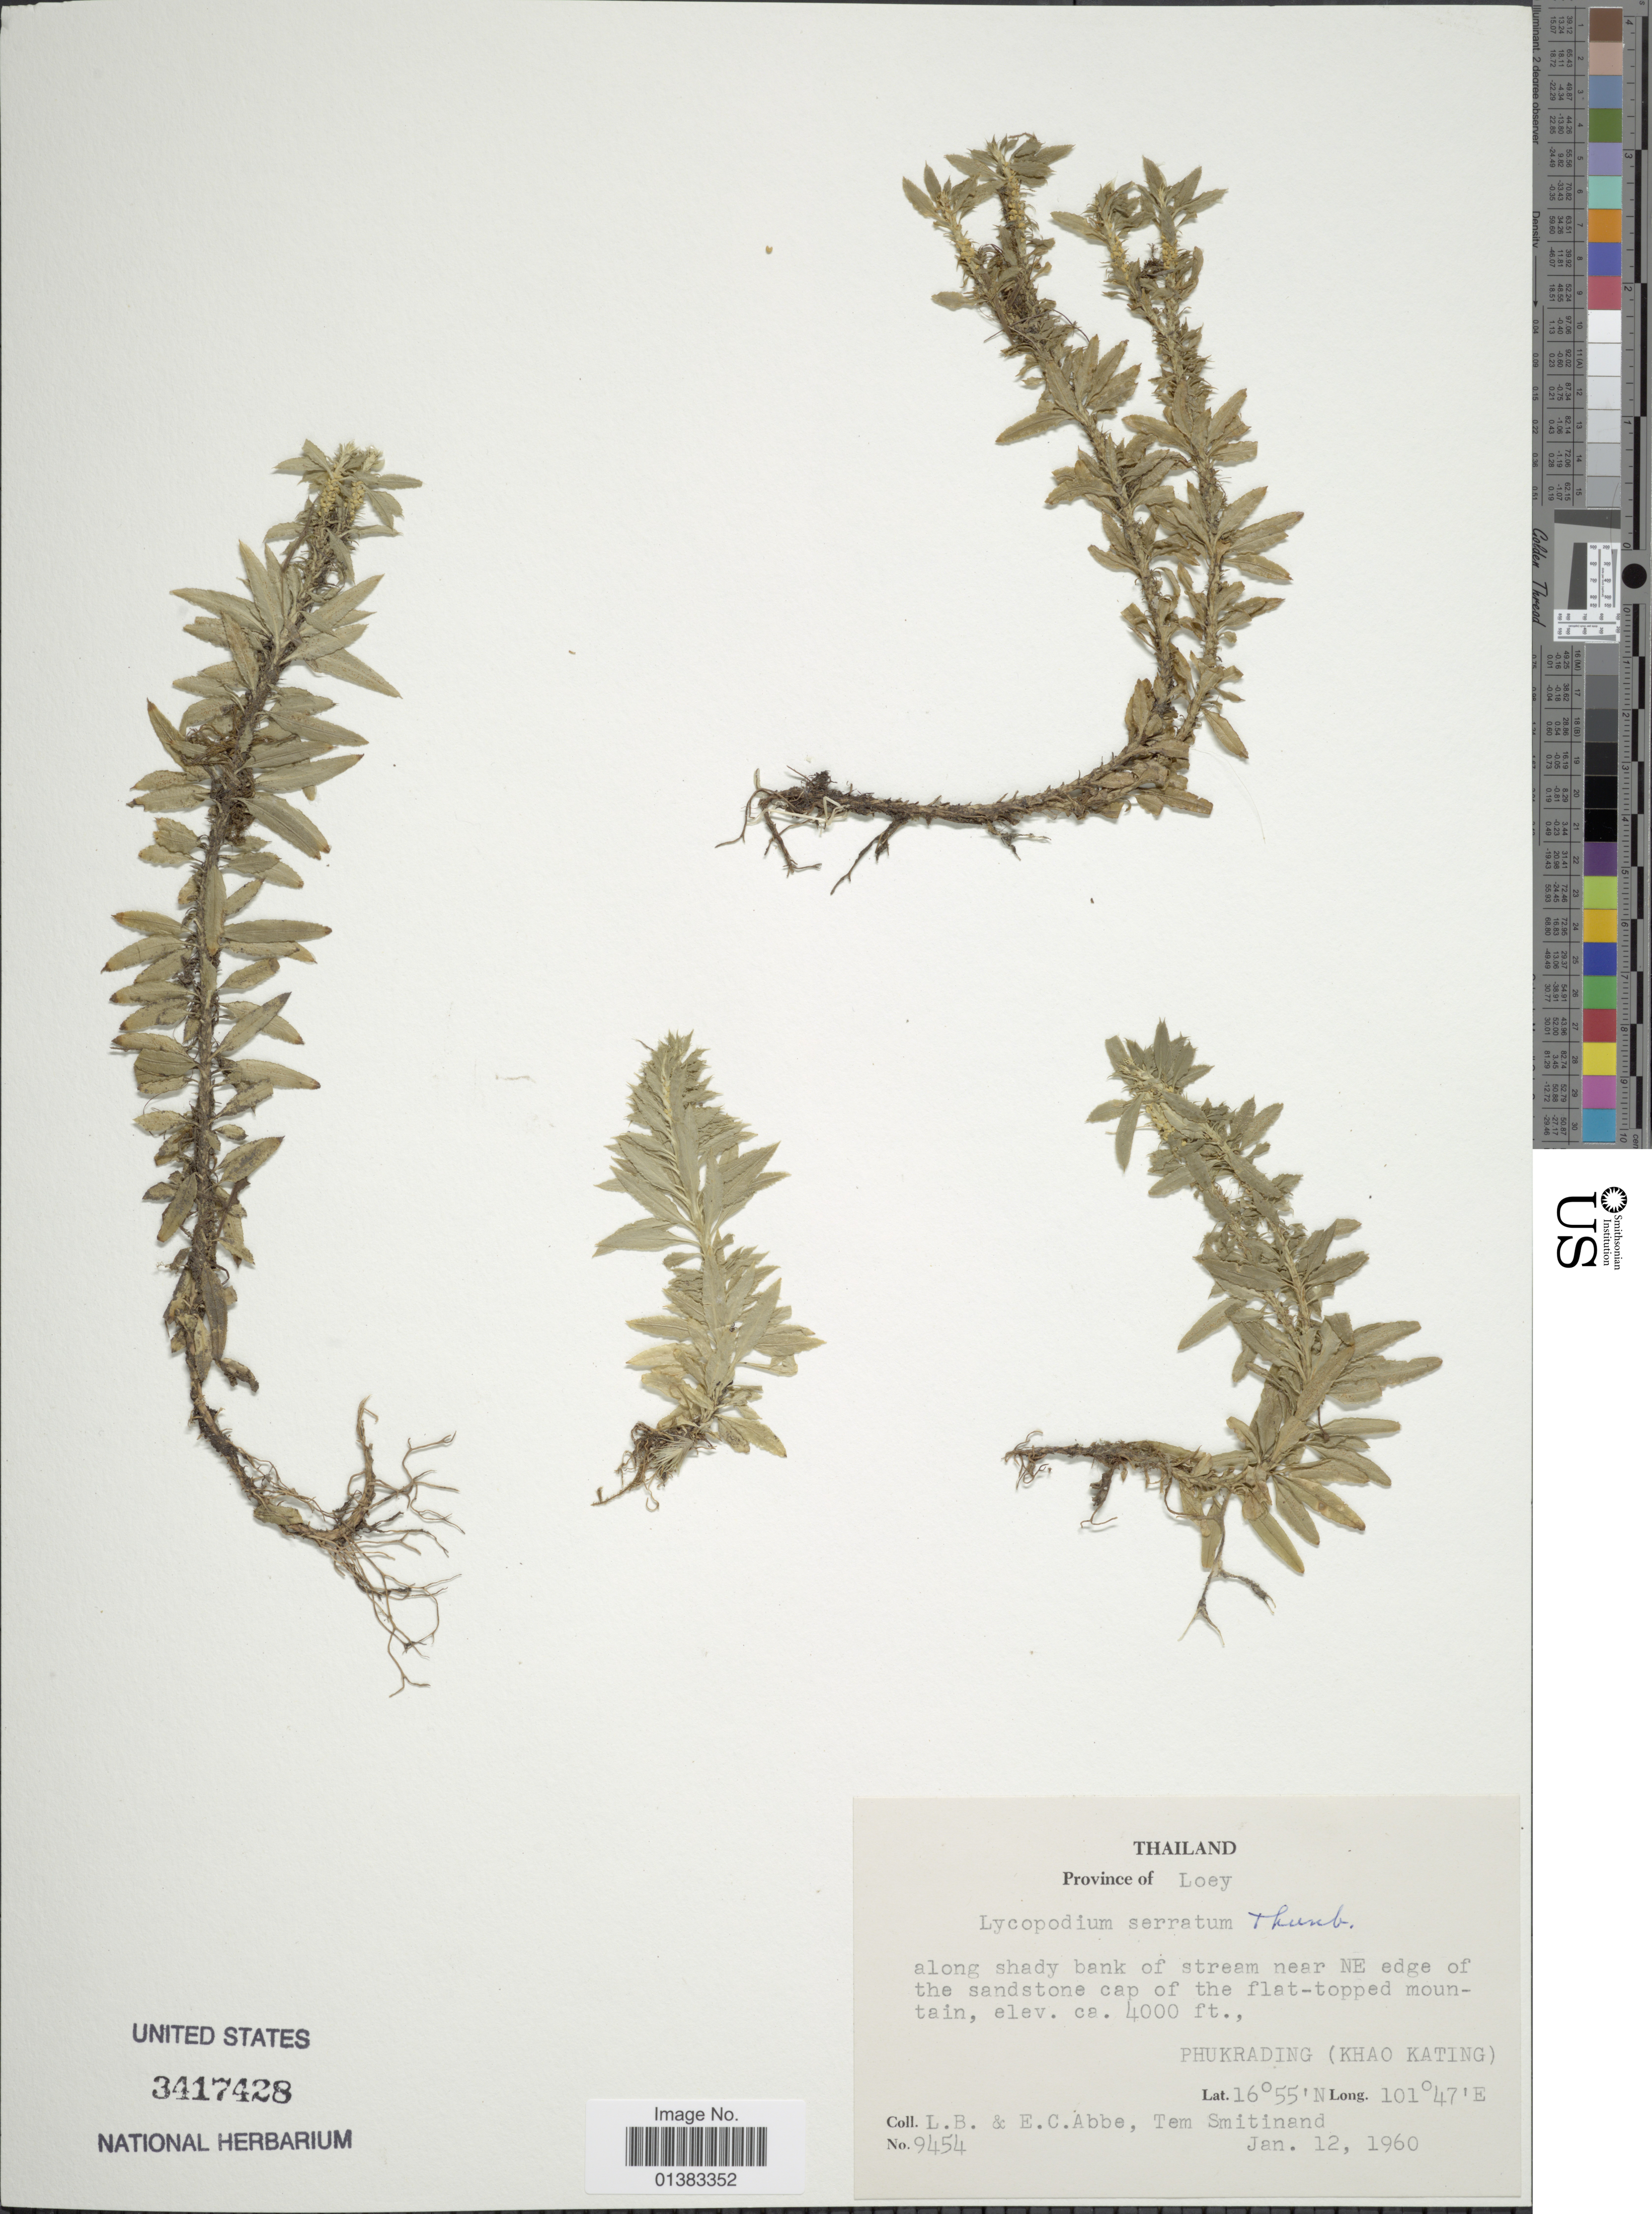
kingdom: Plantae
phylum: Tracheophyta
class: Lycopodiopsida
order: Lycopodiales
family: Lycopodiaceae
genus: Huperzia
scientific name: Huperzia serrata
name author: (Thunb.) Trevis.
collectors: L. B. Abbe, E. C. Abbe & T. Smitinand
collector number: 9454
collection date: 1960-01-12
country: Thailand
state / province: Loei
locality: Along shady bank of stream near NE edge of the sandstone cap of the flat-topped mountain, Phukrading (Khao Kating)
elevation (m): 1219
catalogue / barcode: US 3417428